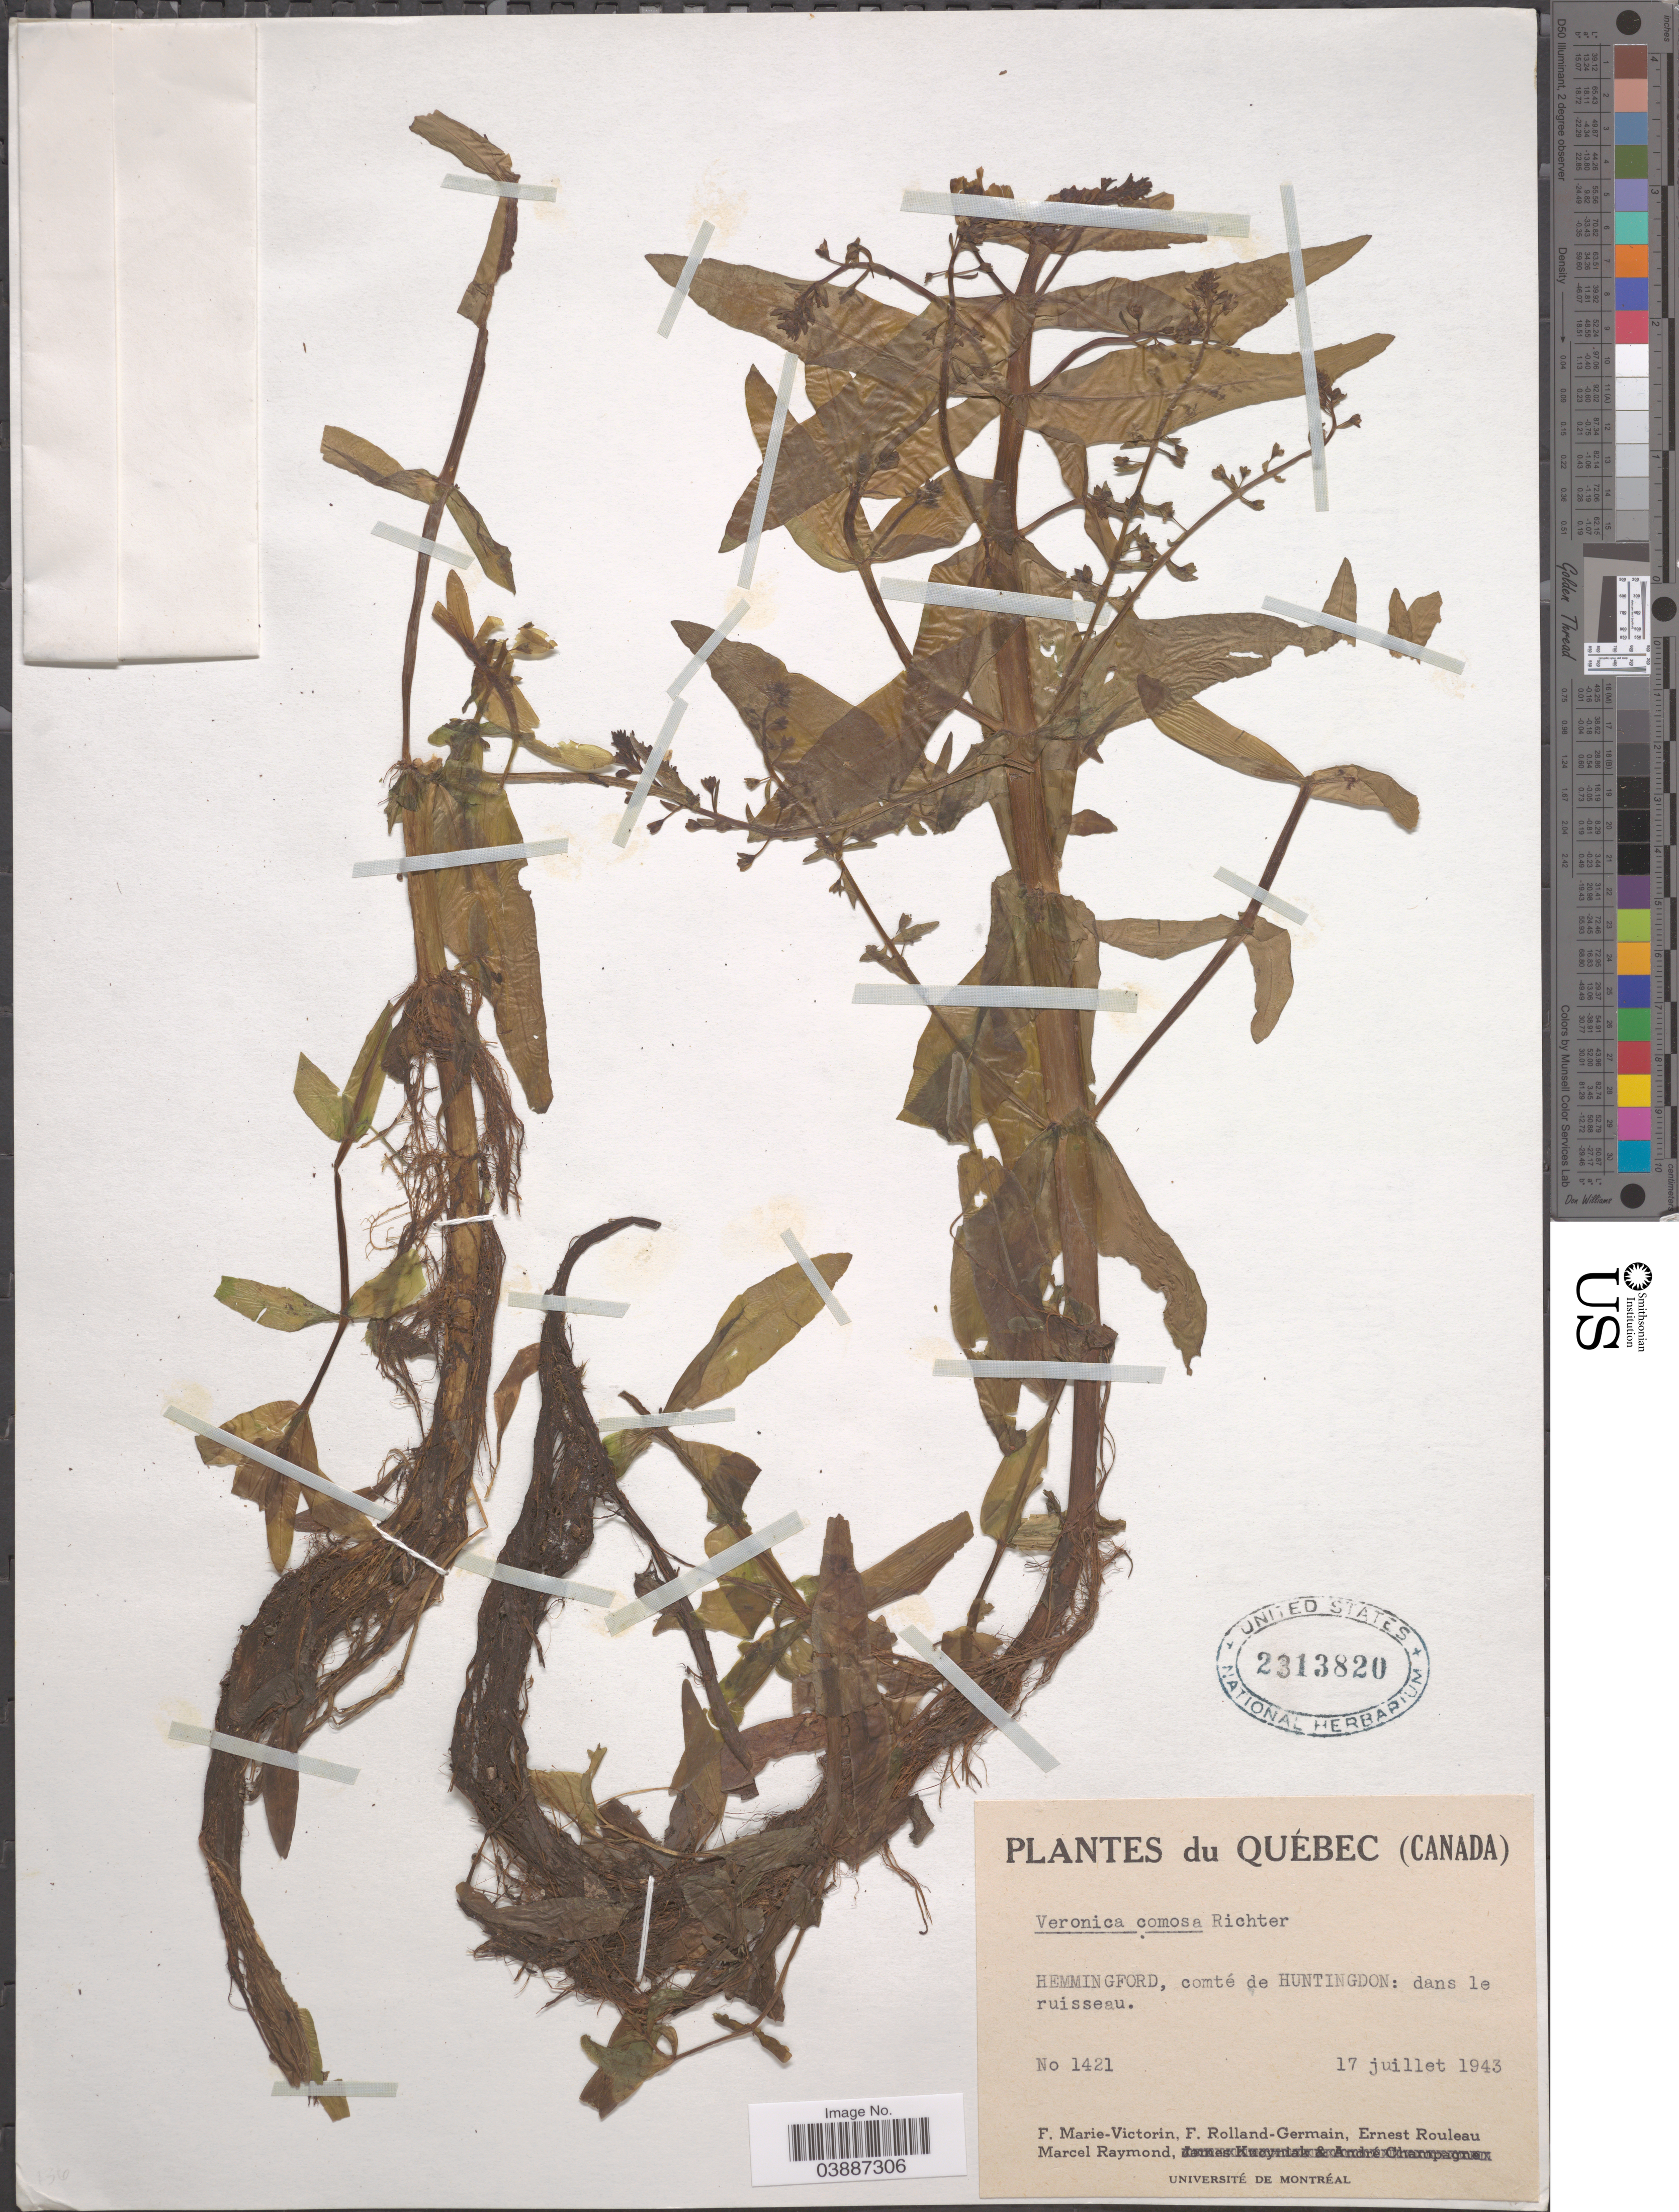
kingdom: Plantae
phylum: Tracheophyta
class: Magnoliopsida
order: Lamiales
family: Plantaginaceae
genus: Veronica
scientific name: Veronica comosa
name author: Richt.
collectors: F. Marie-Victorin, F. Rollin-Germain, J. Rouleau & M. Raymond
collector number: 1421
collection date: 1943-07-17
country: Canada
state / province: Quebec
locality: Hemmingford, comté de Huntingdon: dans le ruisseau.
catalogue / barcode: US 2313820